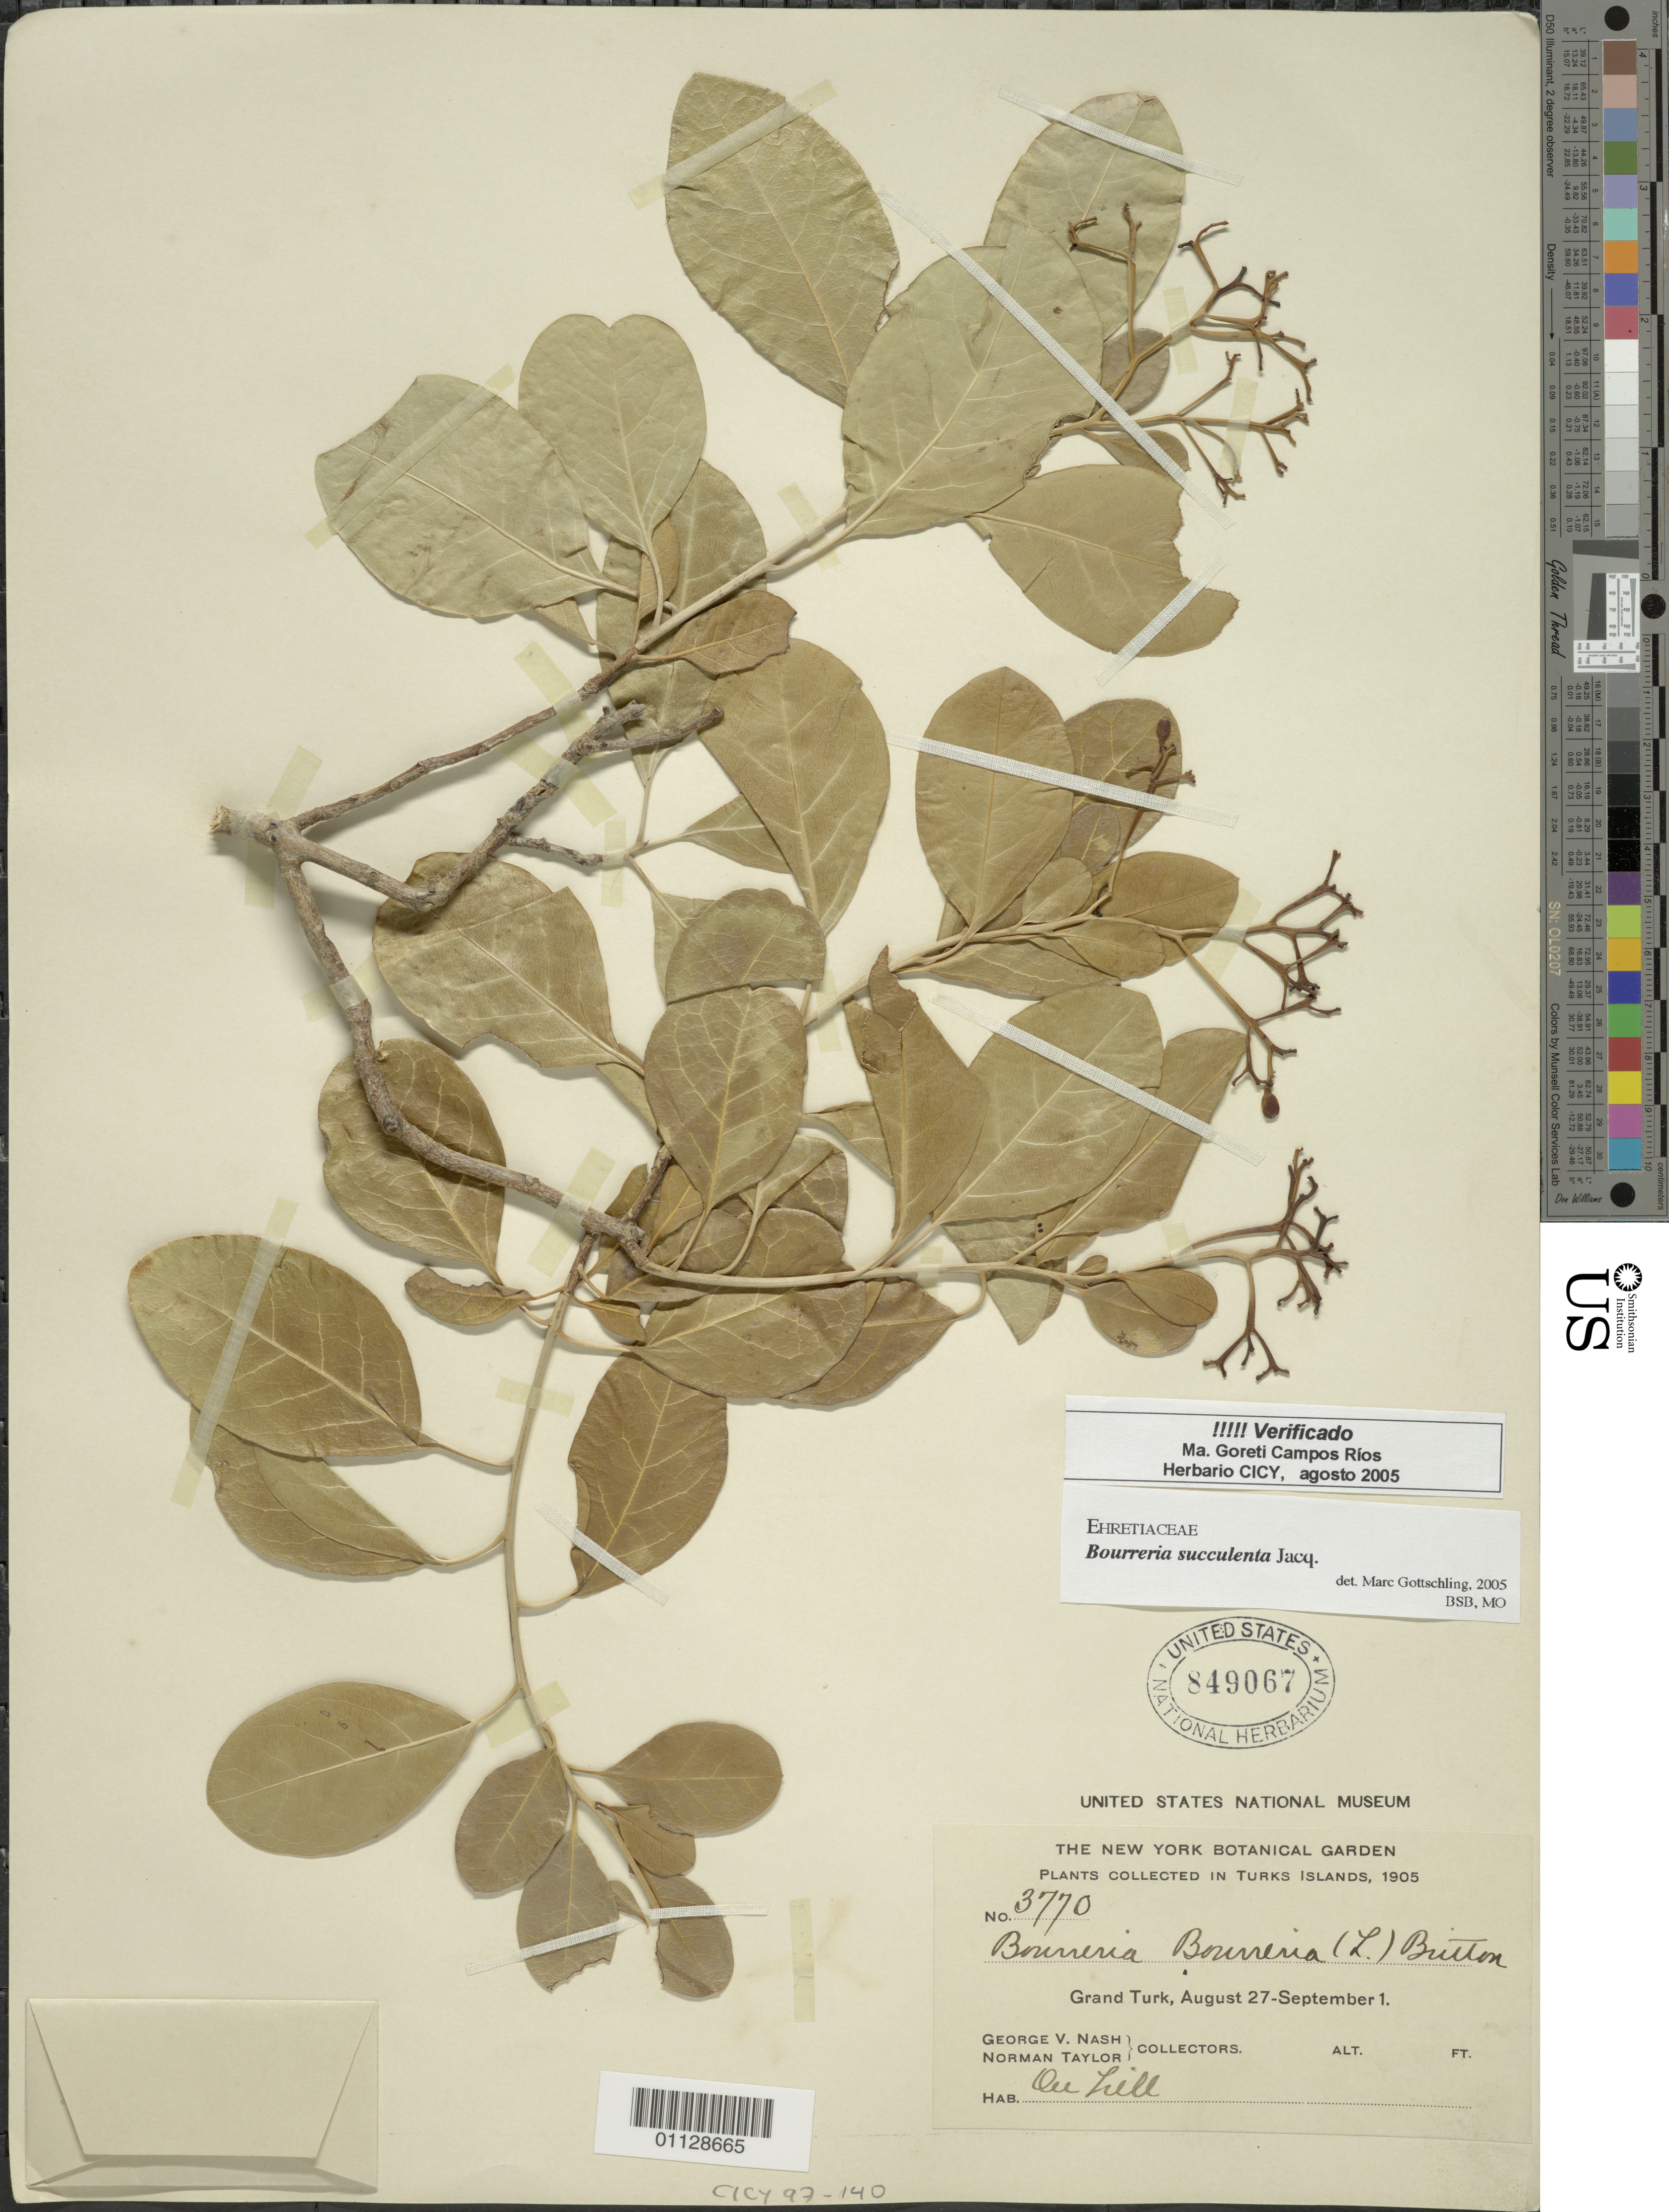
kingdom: Plantae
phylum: Tracheophyta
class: Magnoliopsida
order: Boraginales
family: Ehretiaceae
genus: Bourreria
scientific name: Bourreria succulenta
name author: Jacq.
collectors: G. V. Nash & N. Taylor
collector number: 3770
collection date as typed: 27 Aug 1905 to 01 Sep 1905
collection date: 1905-08-27/1905-09-01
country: Turks and Caicos Islands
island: Grand Turk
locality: On hill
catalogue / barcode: US 849067